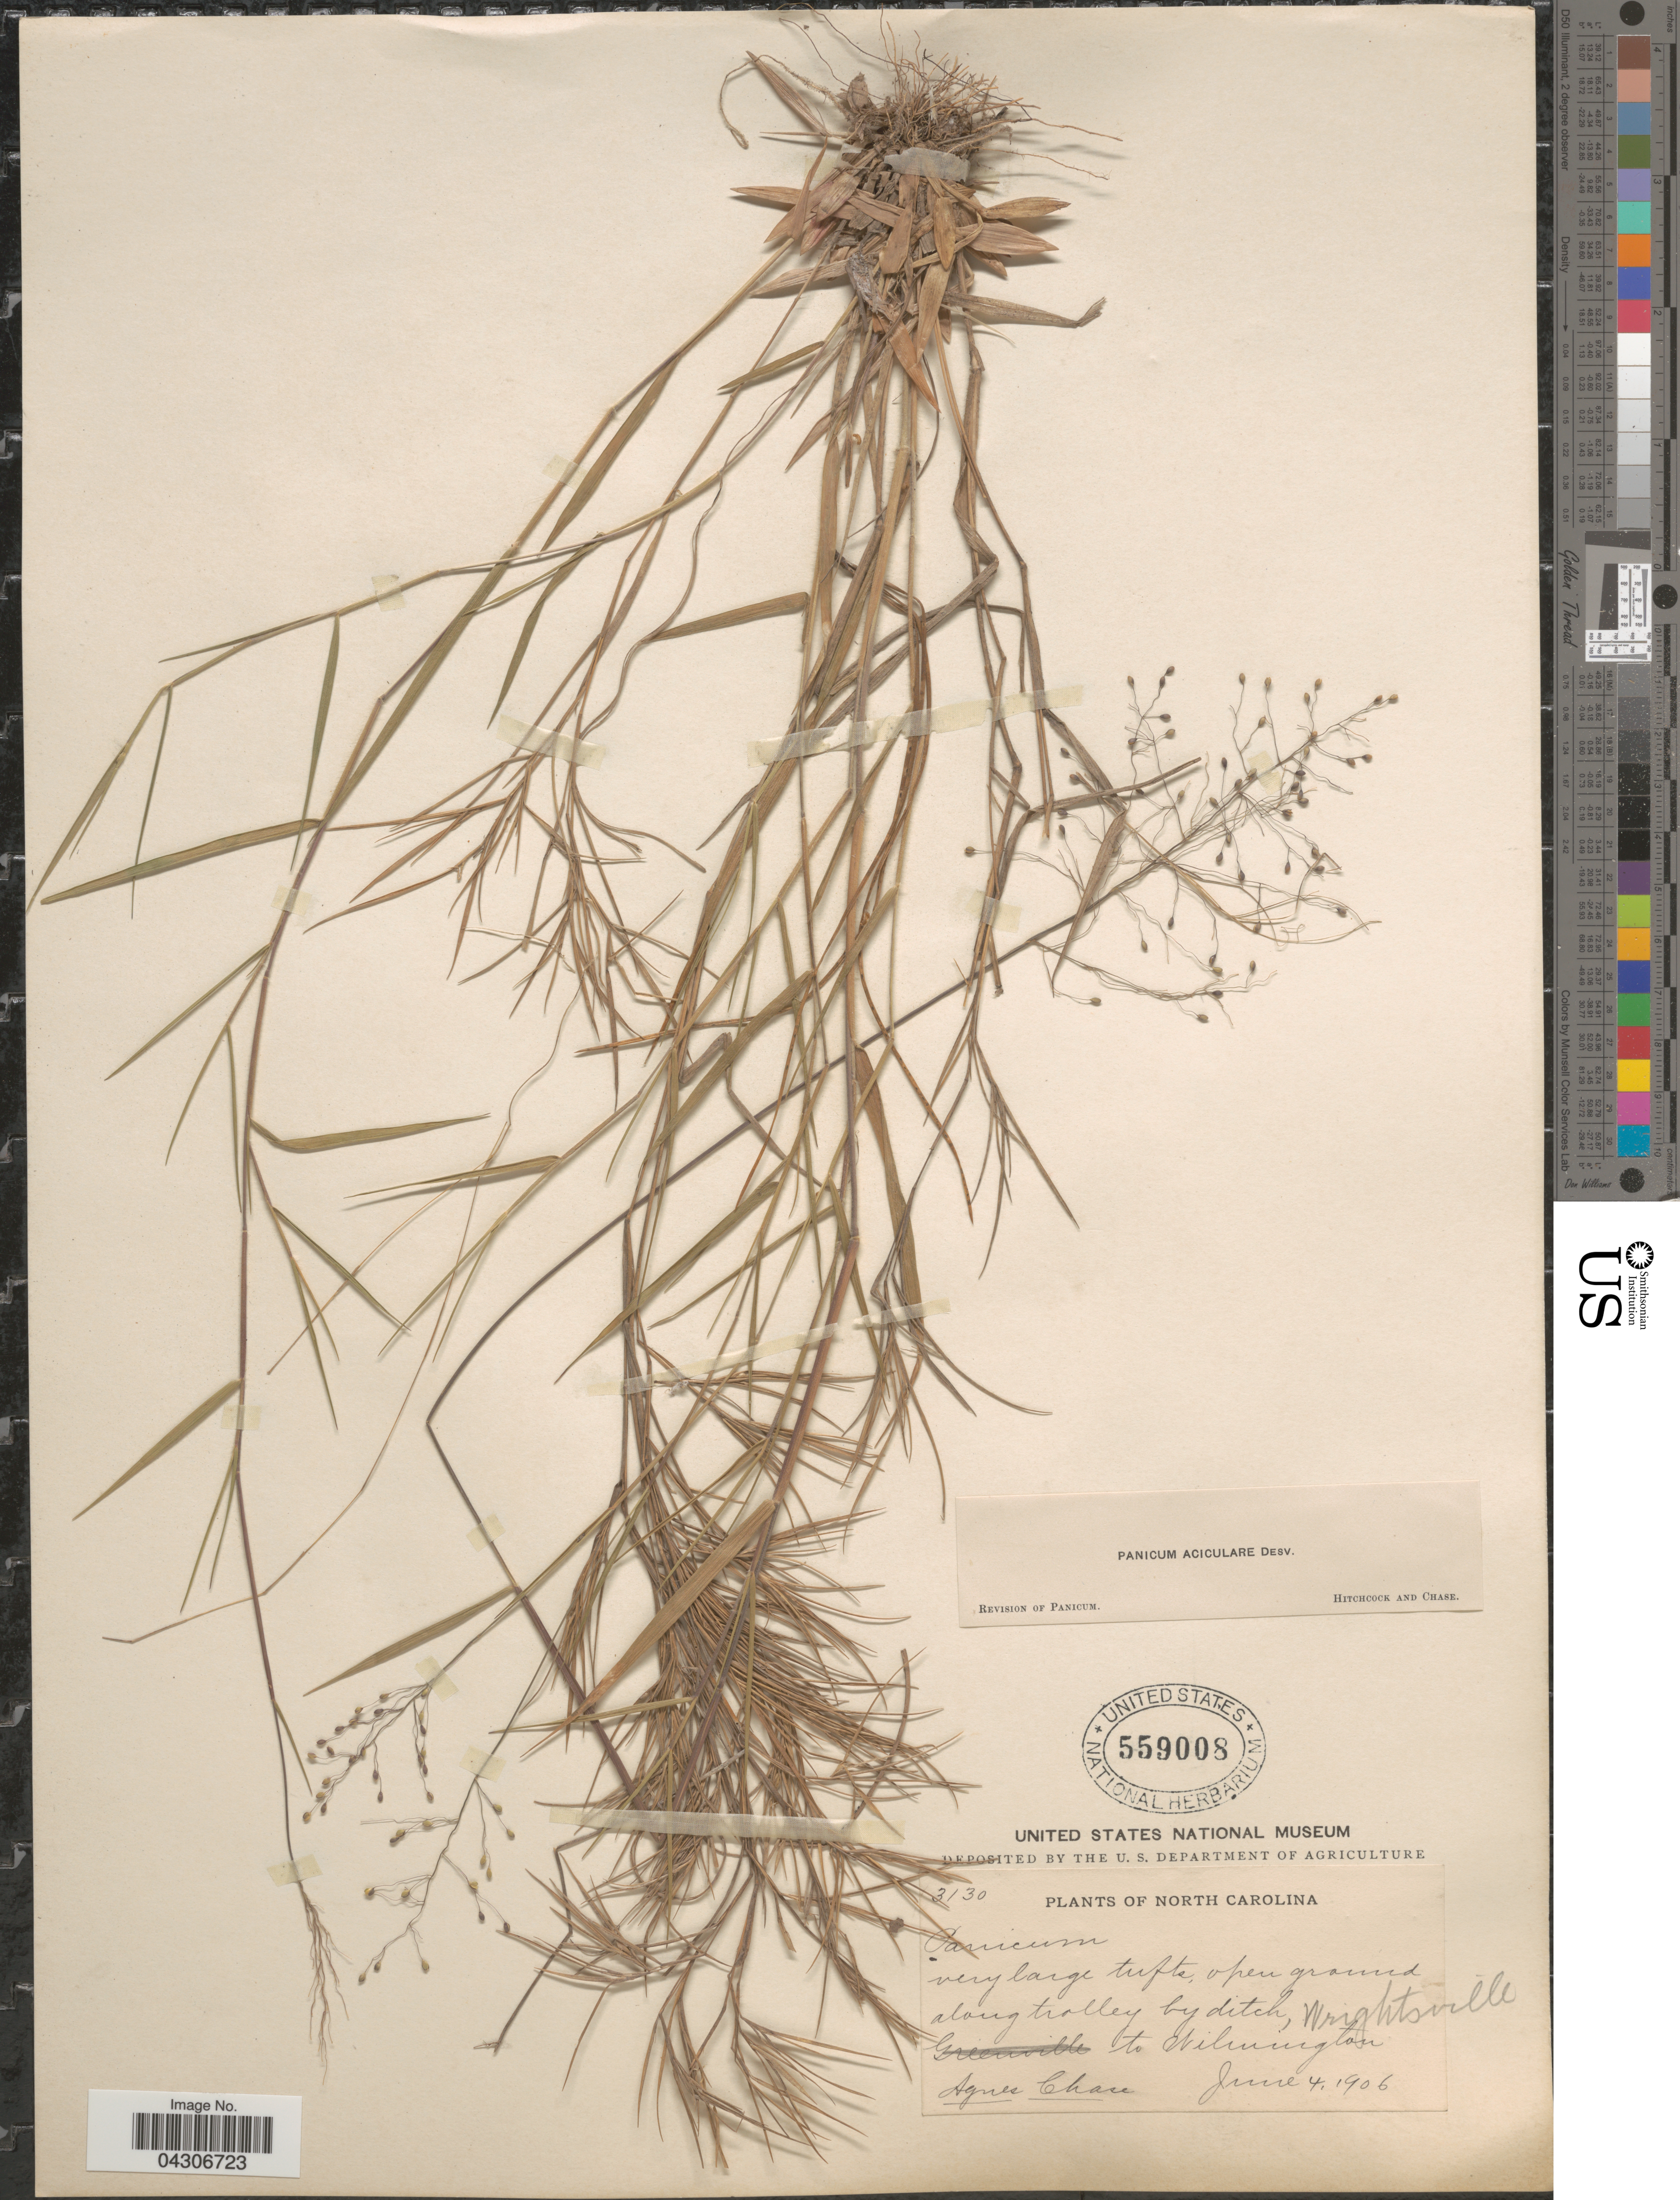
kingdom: Plantae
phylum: Tracheophyta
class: Liliopsida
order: Poales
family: Poaceae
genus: Dichanthelium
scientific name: Dichanthelium aciculare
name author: (Desv. ex Poir.) Gould & C.A. Clark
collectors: A. Chase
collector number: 3130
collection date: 1906-06-04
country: United States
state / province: North Carolina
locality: Very large tufts, open ground along trolley by ditch, Wrightsville to Wilmington.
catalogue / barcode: US 559008